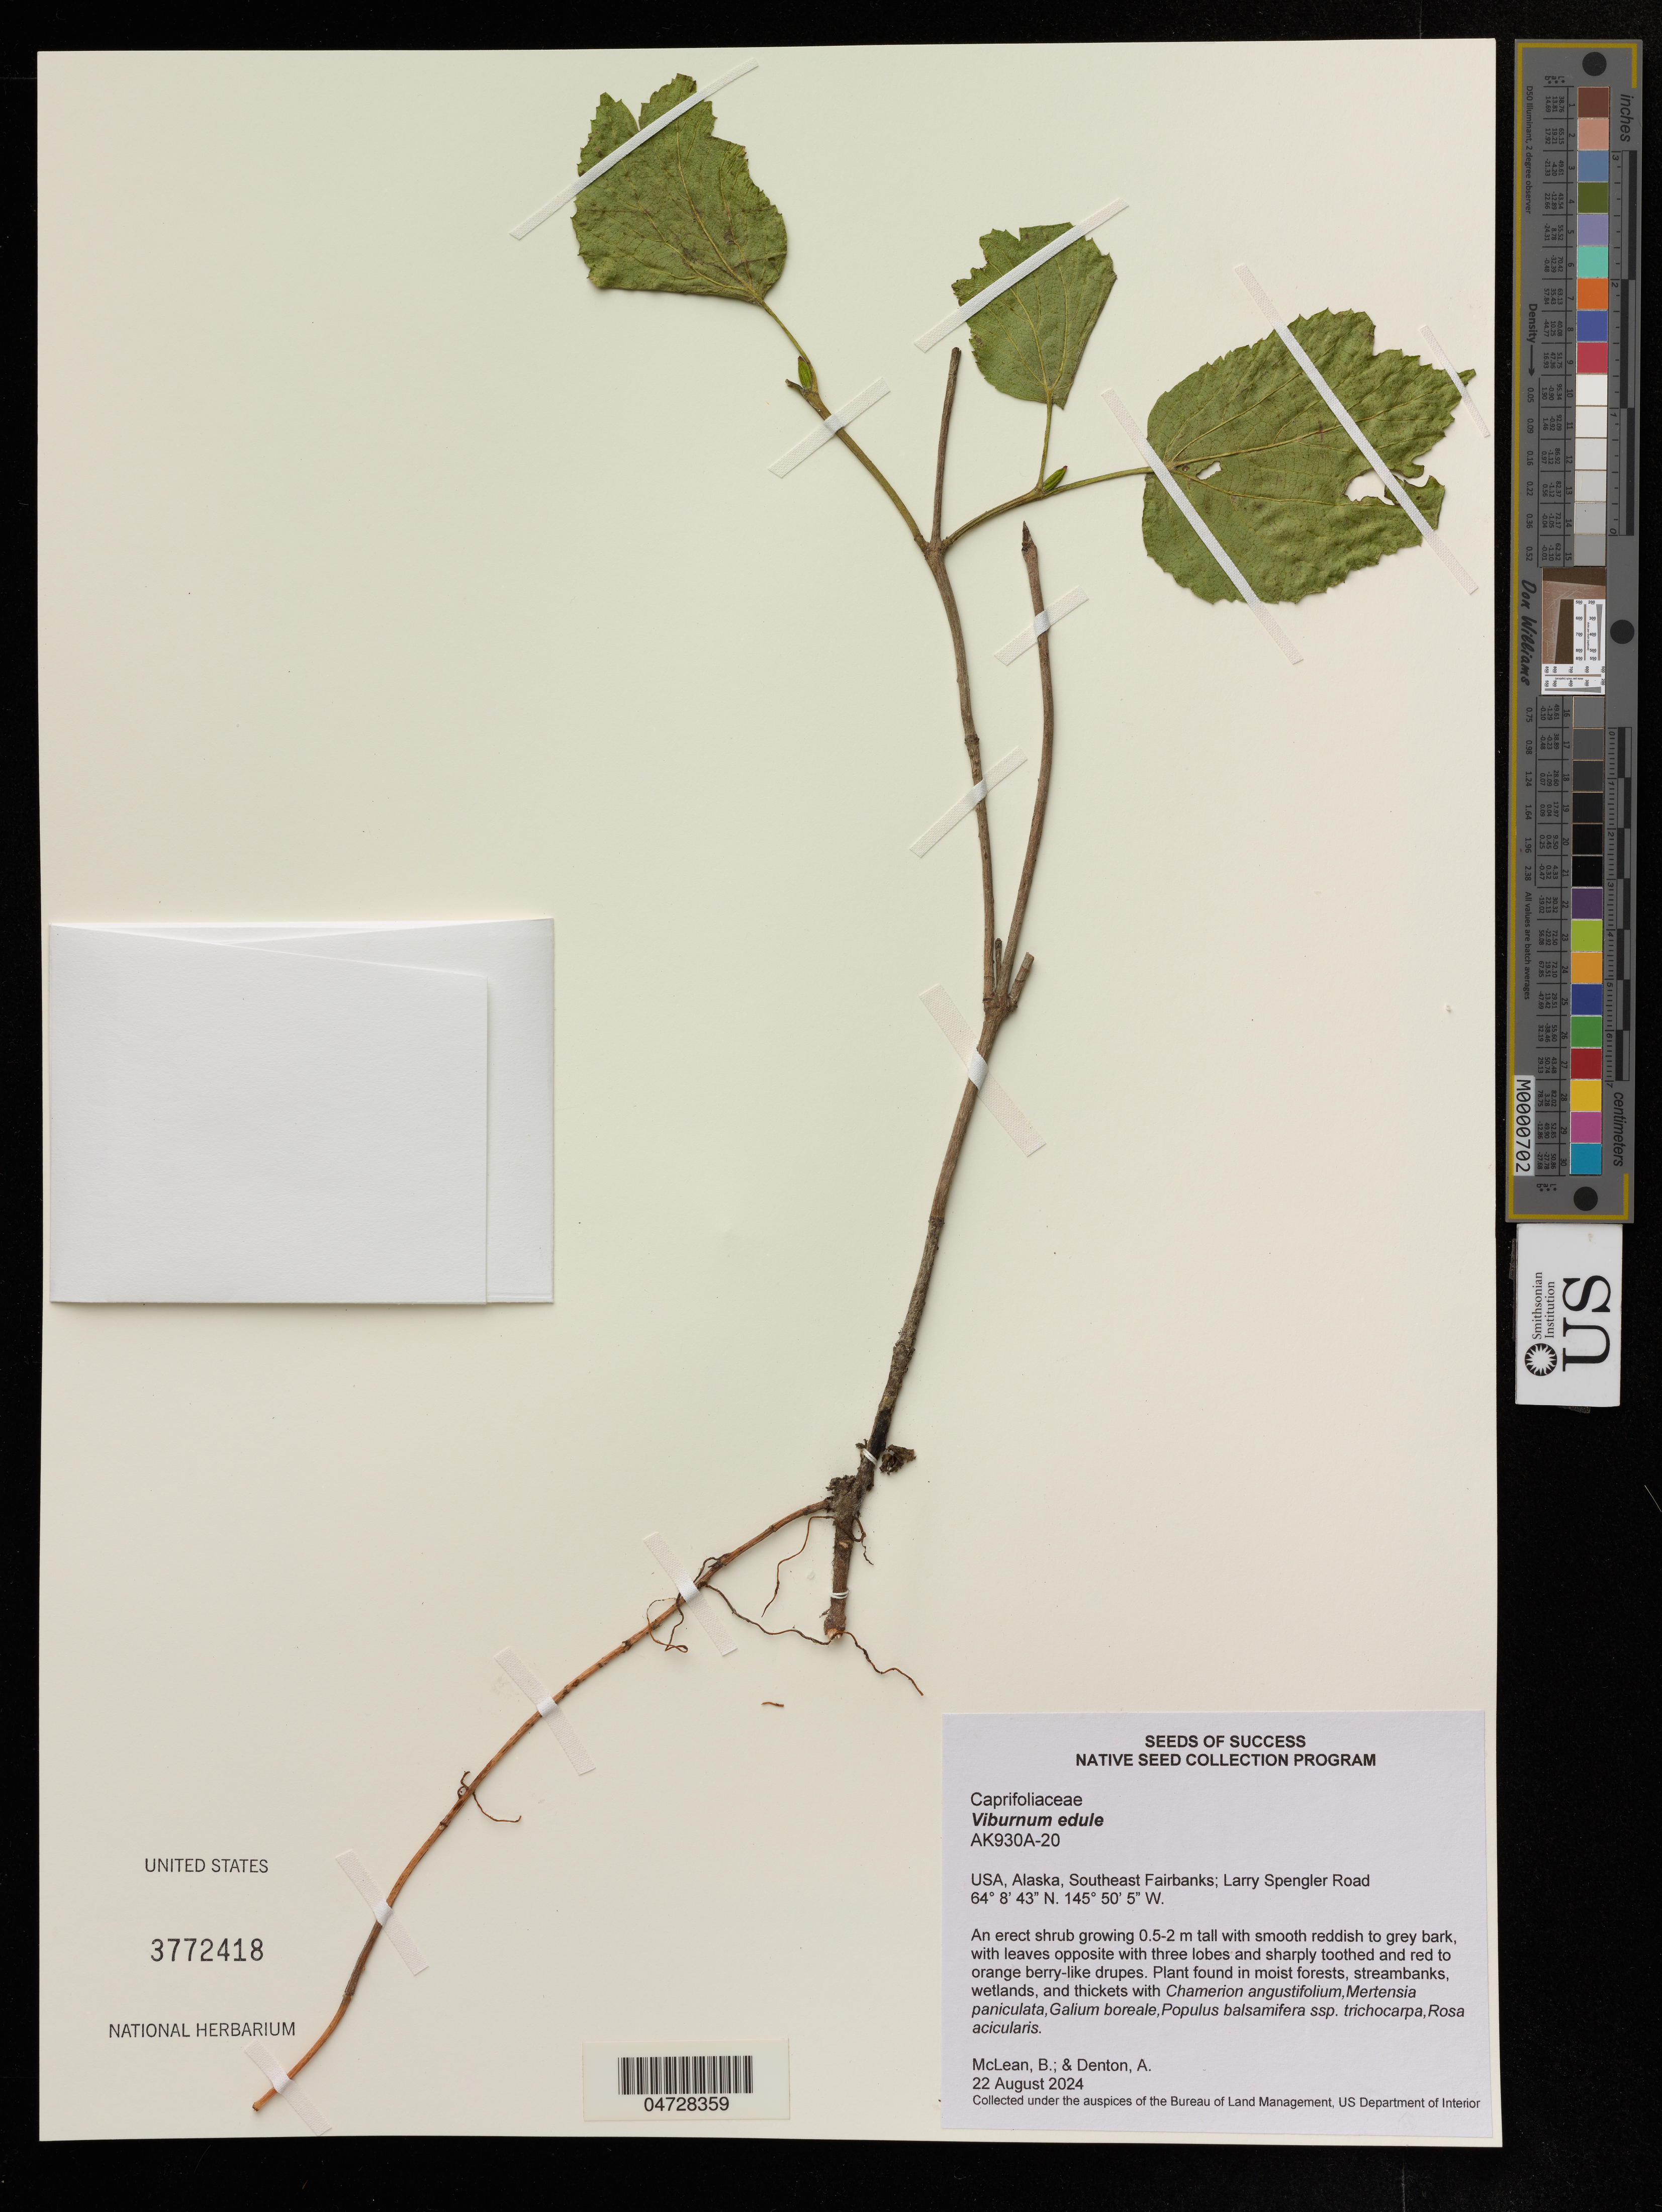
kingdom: Plantae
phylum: Tracheophyta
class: Magnoliopsida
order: Dipsacales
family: Viburnaceae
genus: Viburnum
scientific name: Viburnum edule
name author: (Michx.) Raf.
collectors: B. McLean & A. Denton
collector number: AK930A-20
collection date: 2024-08-22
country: United States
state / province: Alaska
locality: Southeast Fairbanks; Larry Spengler Road.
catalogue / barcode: US 3772418